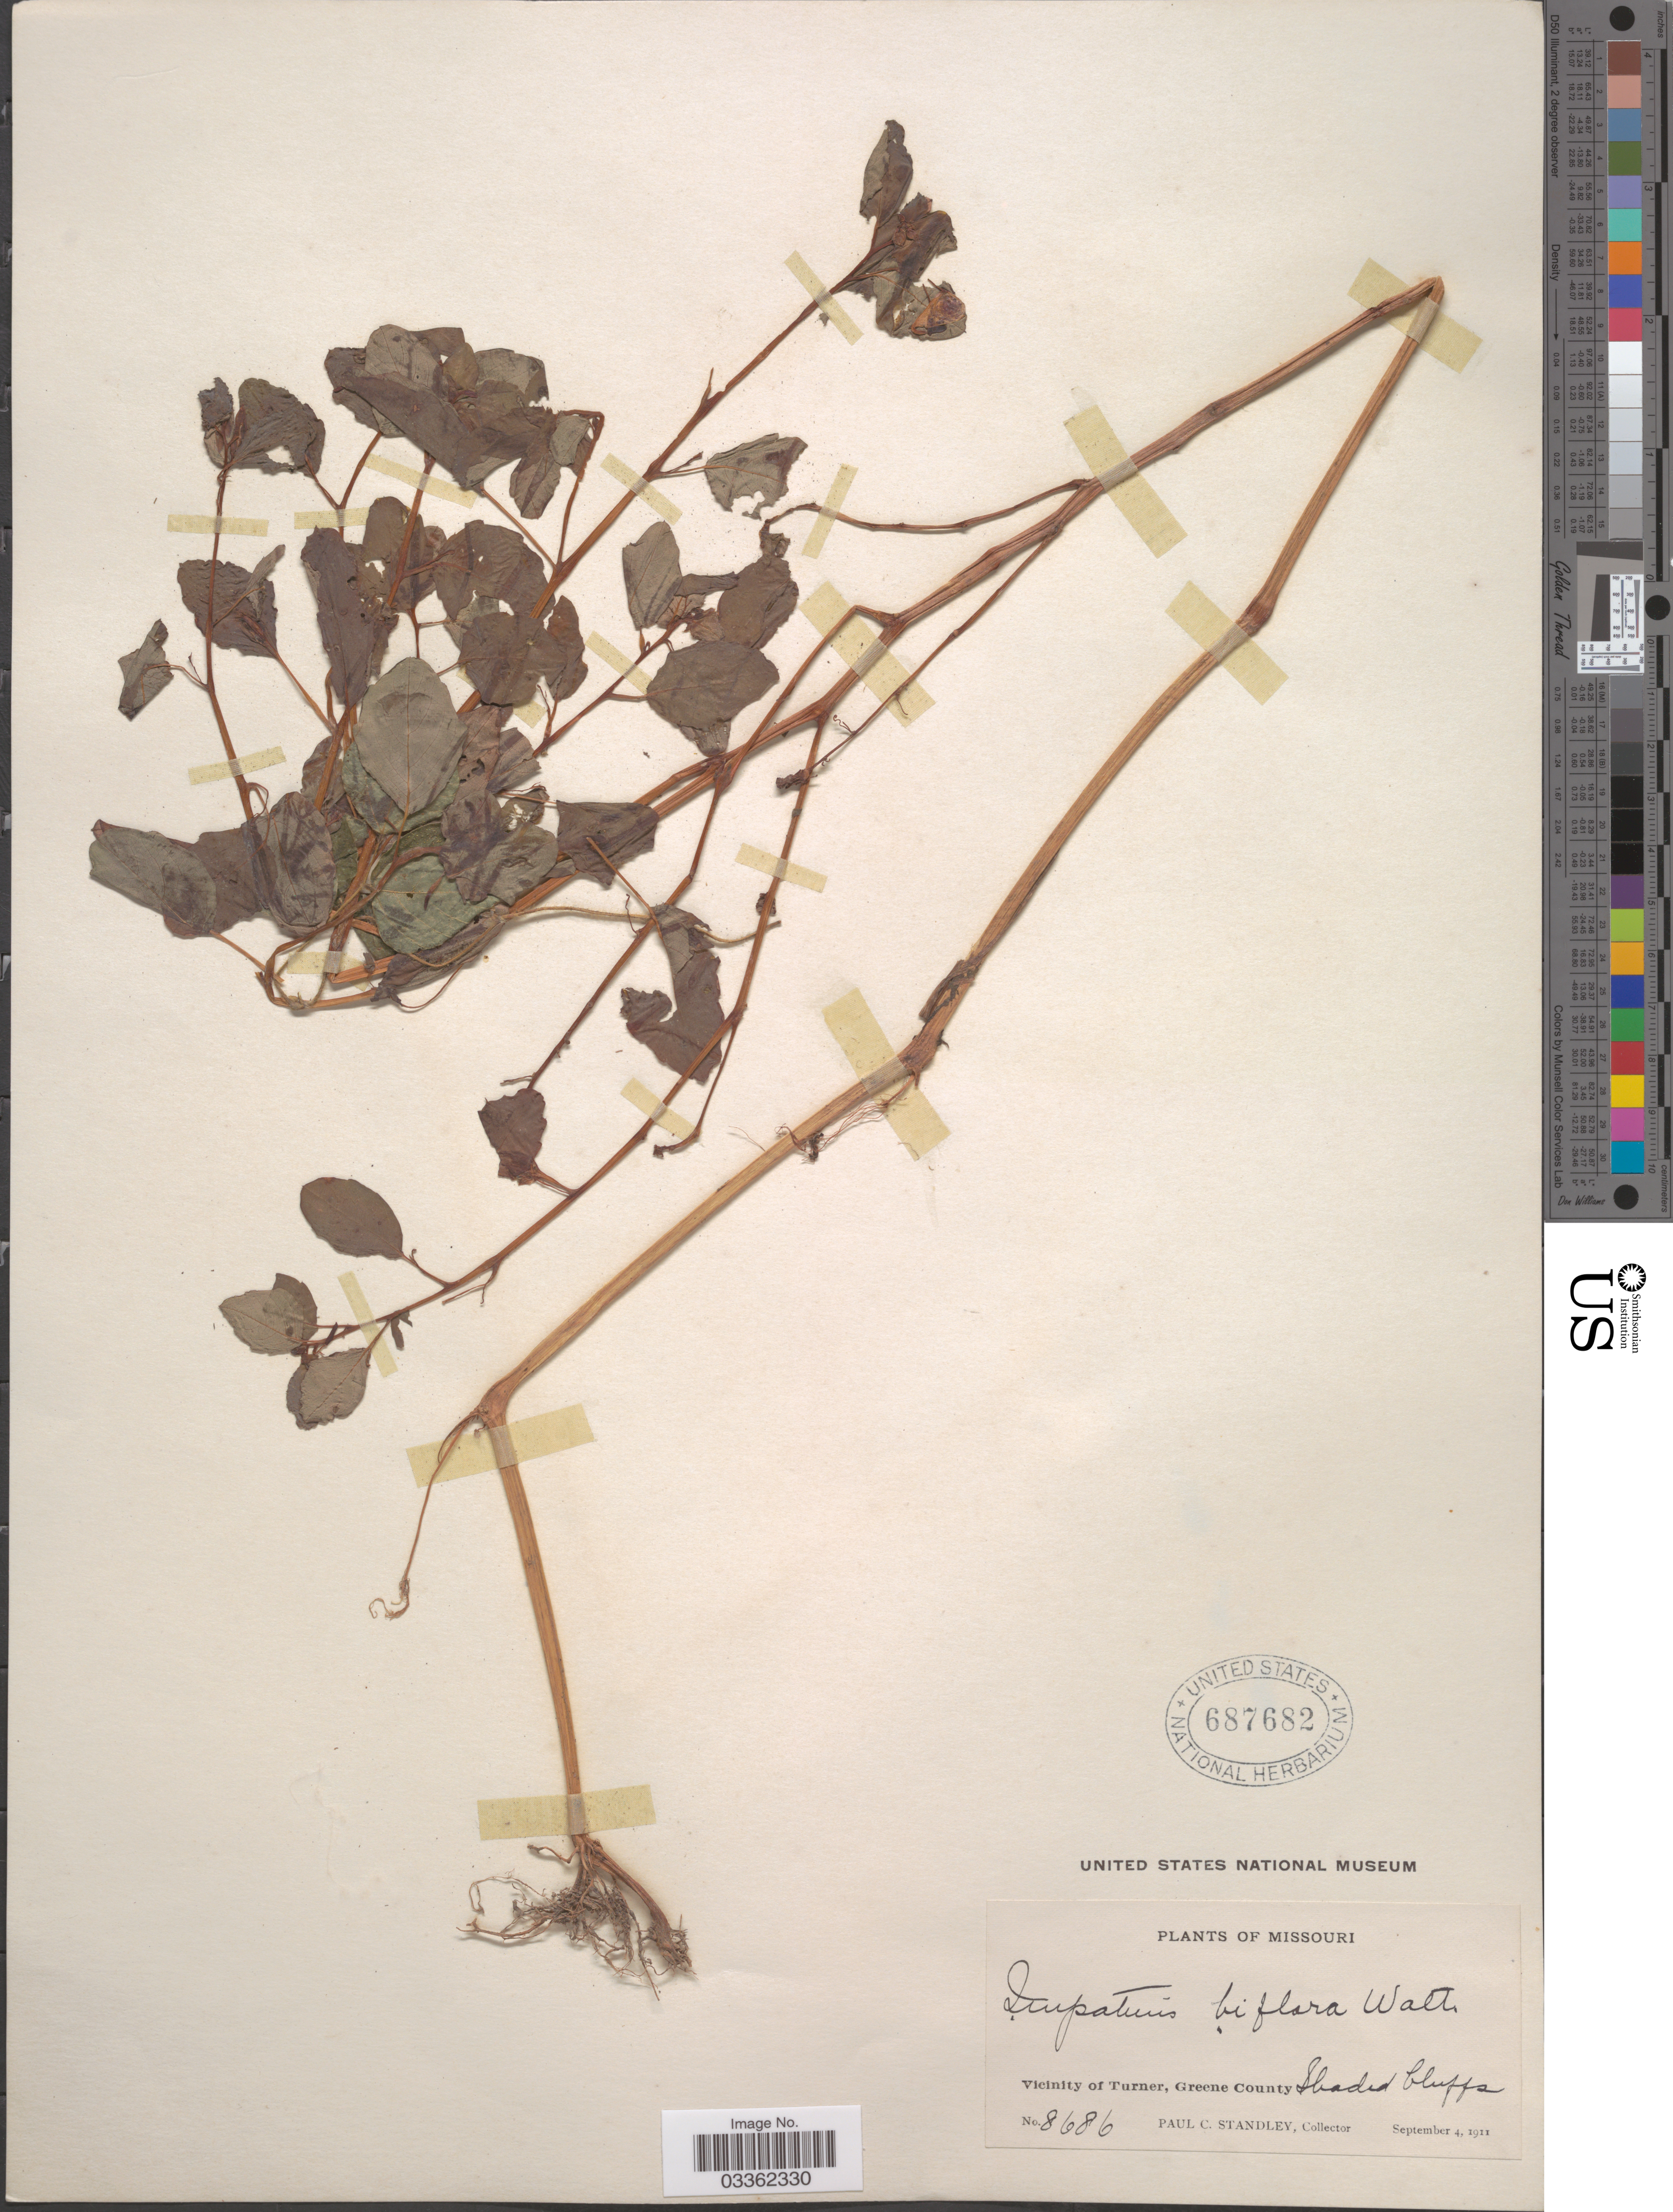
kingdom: Plantae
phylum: Tracheophyta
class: Magnoliopsida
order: Ericales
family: Balsaminaceae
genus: Impatiens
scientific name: Impatiens capensis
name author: Meerb.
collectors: P. C. Standley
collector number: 8686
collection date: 1911-09-04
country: United States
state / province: Missouri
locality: Vicinity of Turner, Greene County.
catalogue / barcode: US 687682